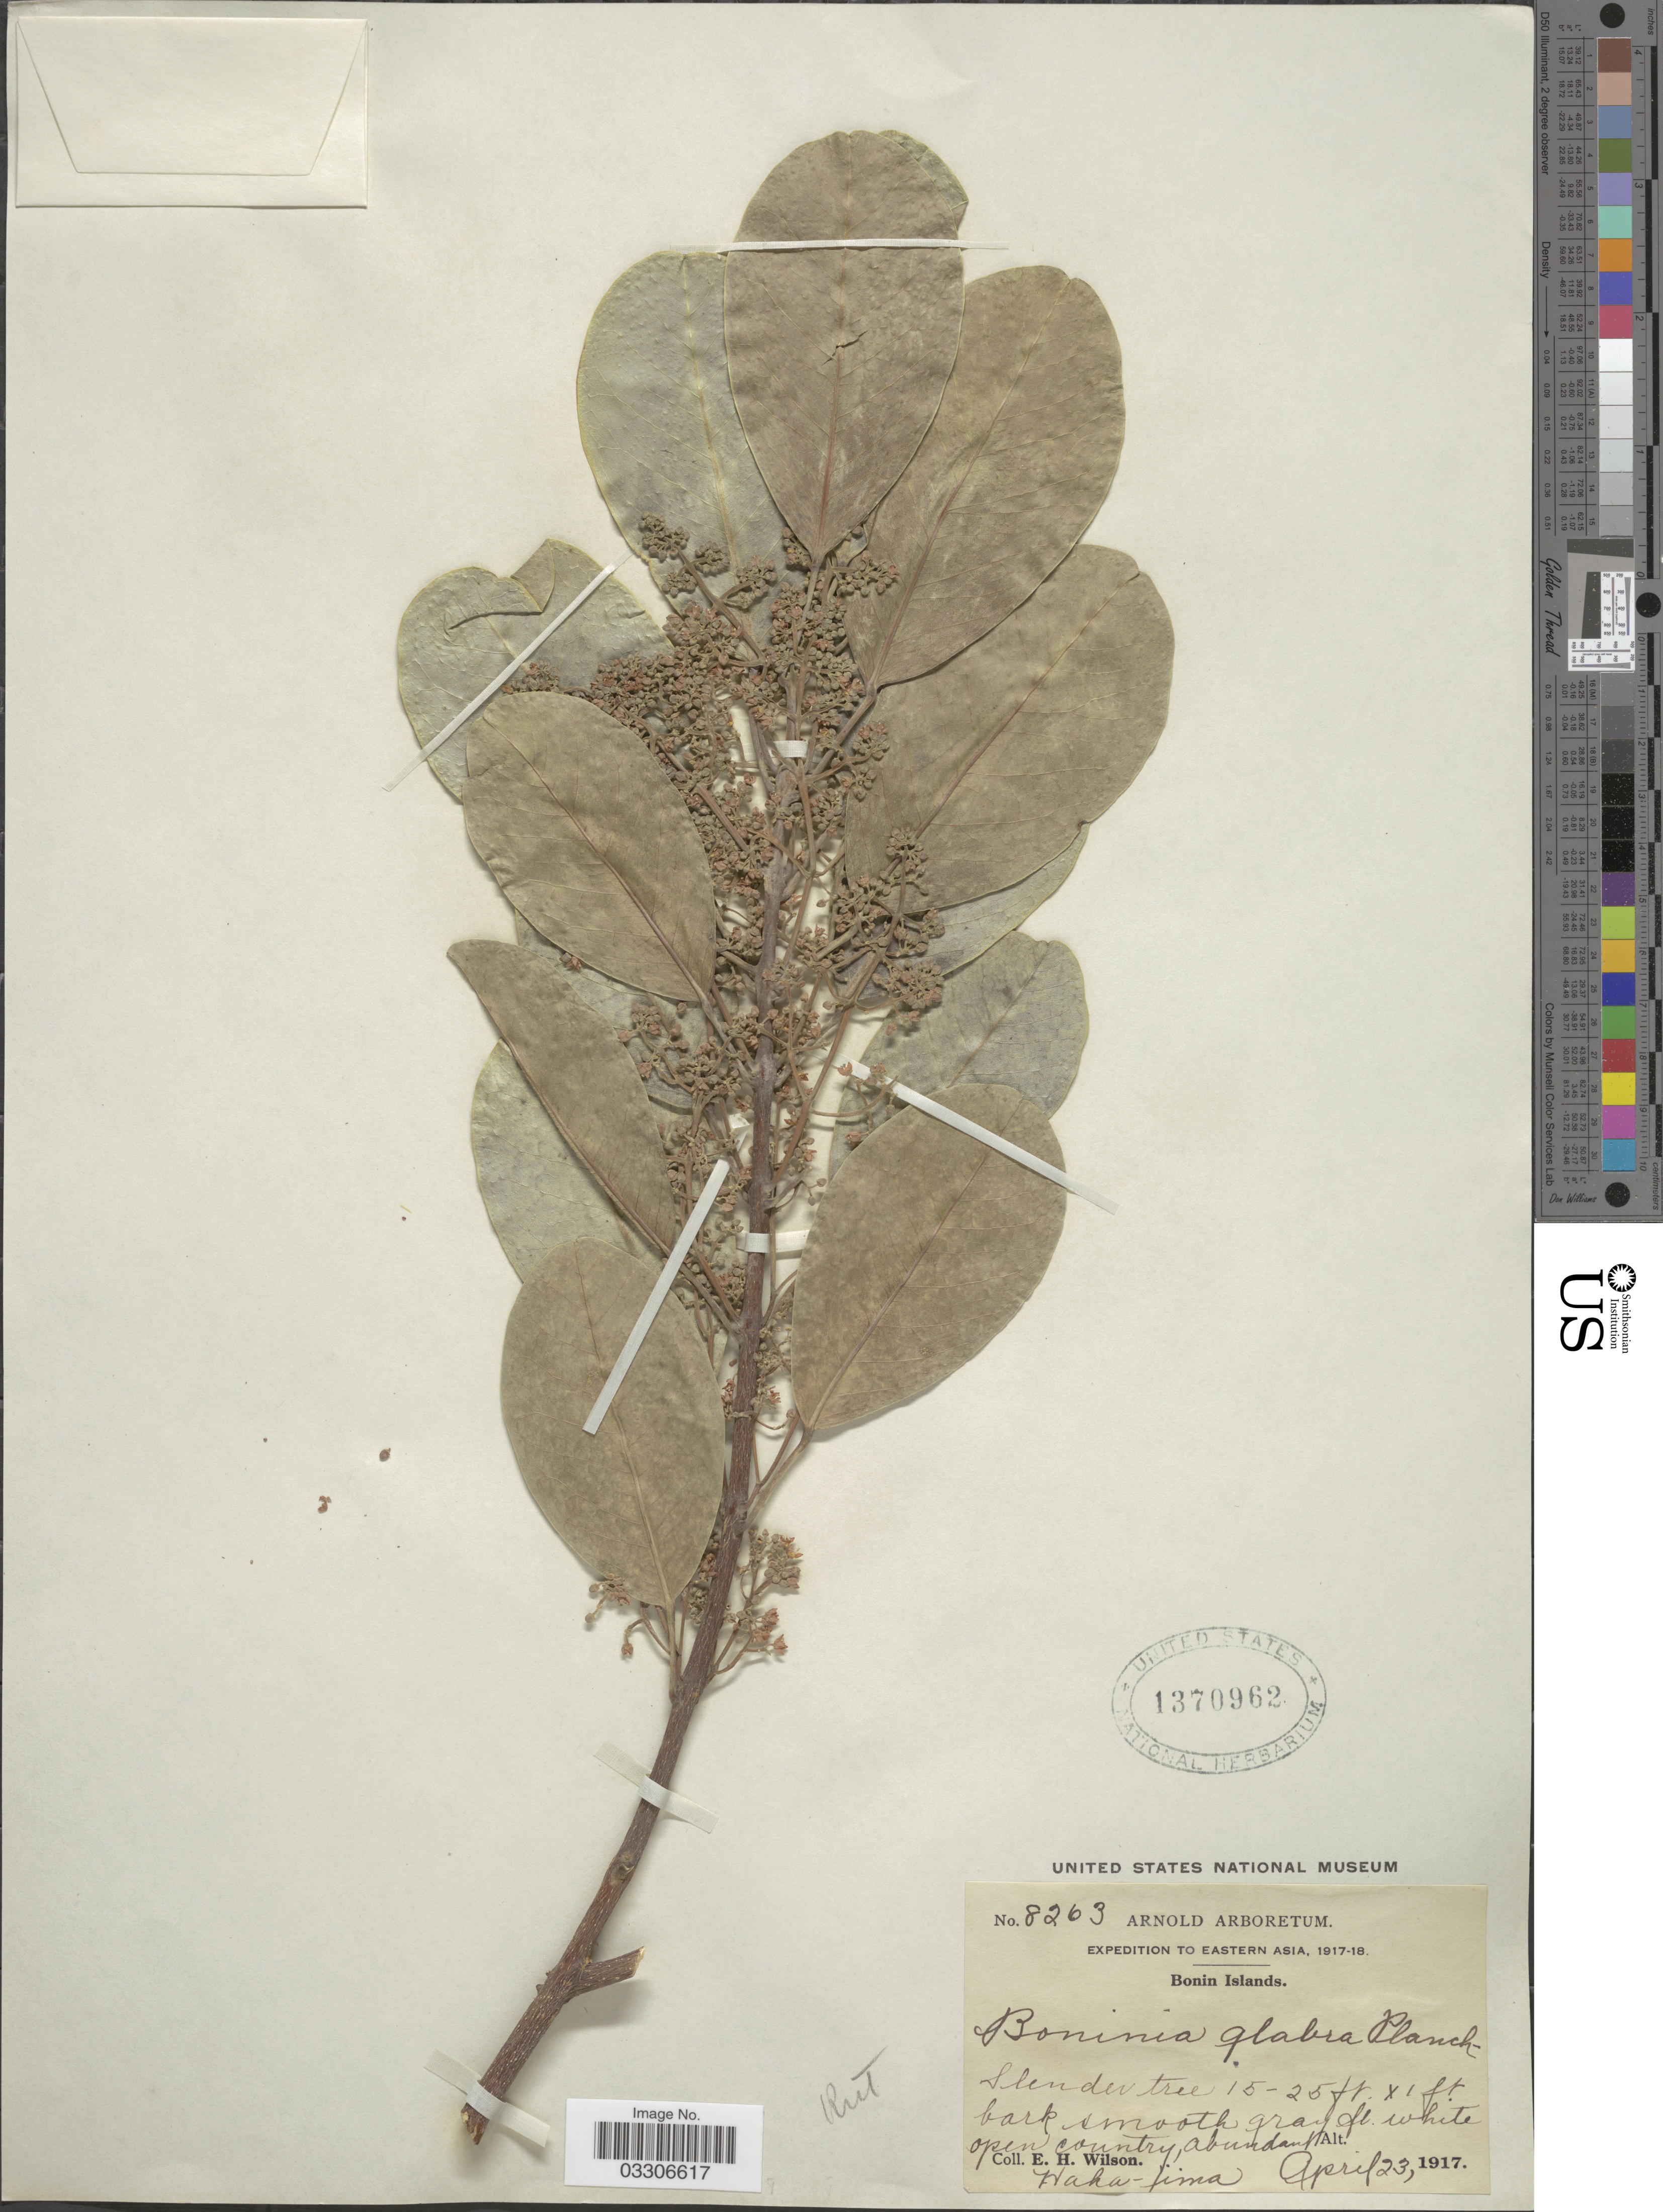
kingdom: Plantae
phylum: Tracheophyta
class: Magnoliopsida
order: Sapindales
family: Rutaceae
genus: Melicope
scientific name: Melicope quadrangularis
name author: (H. St. John & E.P. Hume) T.G. Hartley & B.C. Stone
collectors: E. Wilson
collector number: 8263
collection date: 1917-04-23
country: Japan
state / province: Tokyo, Federal City of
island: Bonin Islands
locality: Eastern Asia. Bonin Islands. Haka-jima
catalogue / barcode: US 1370962